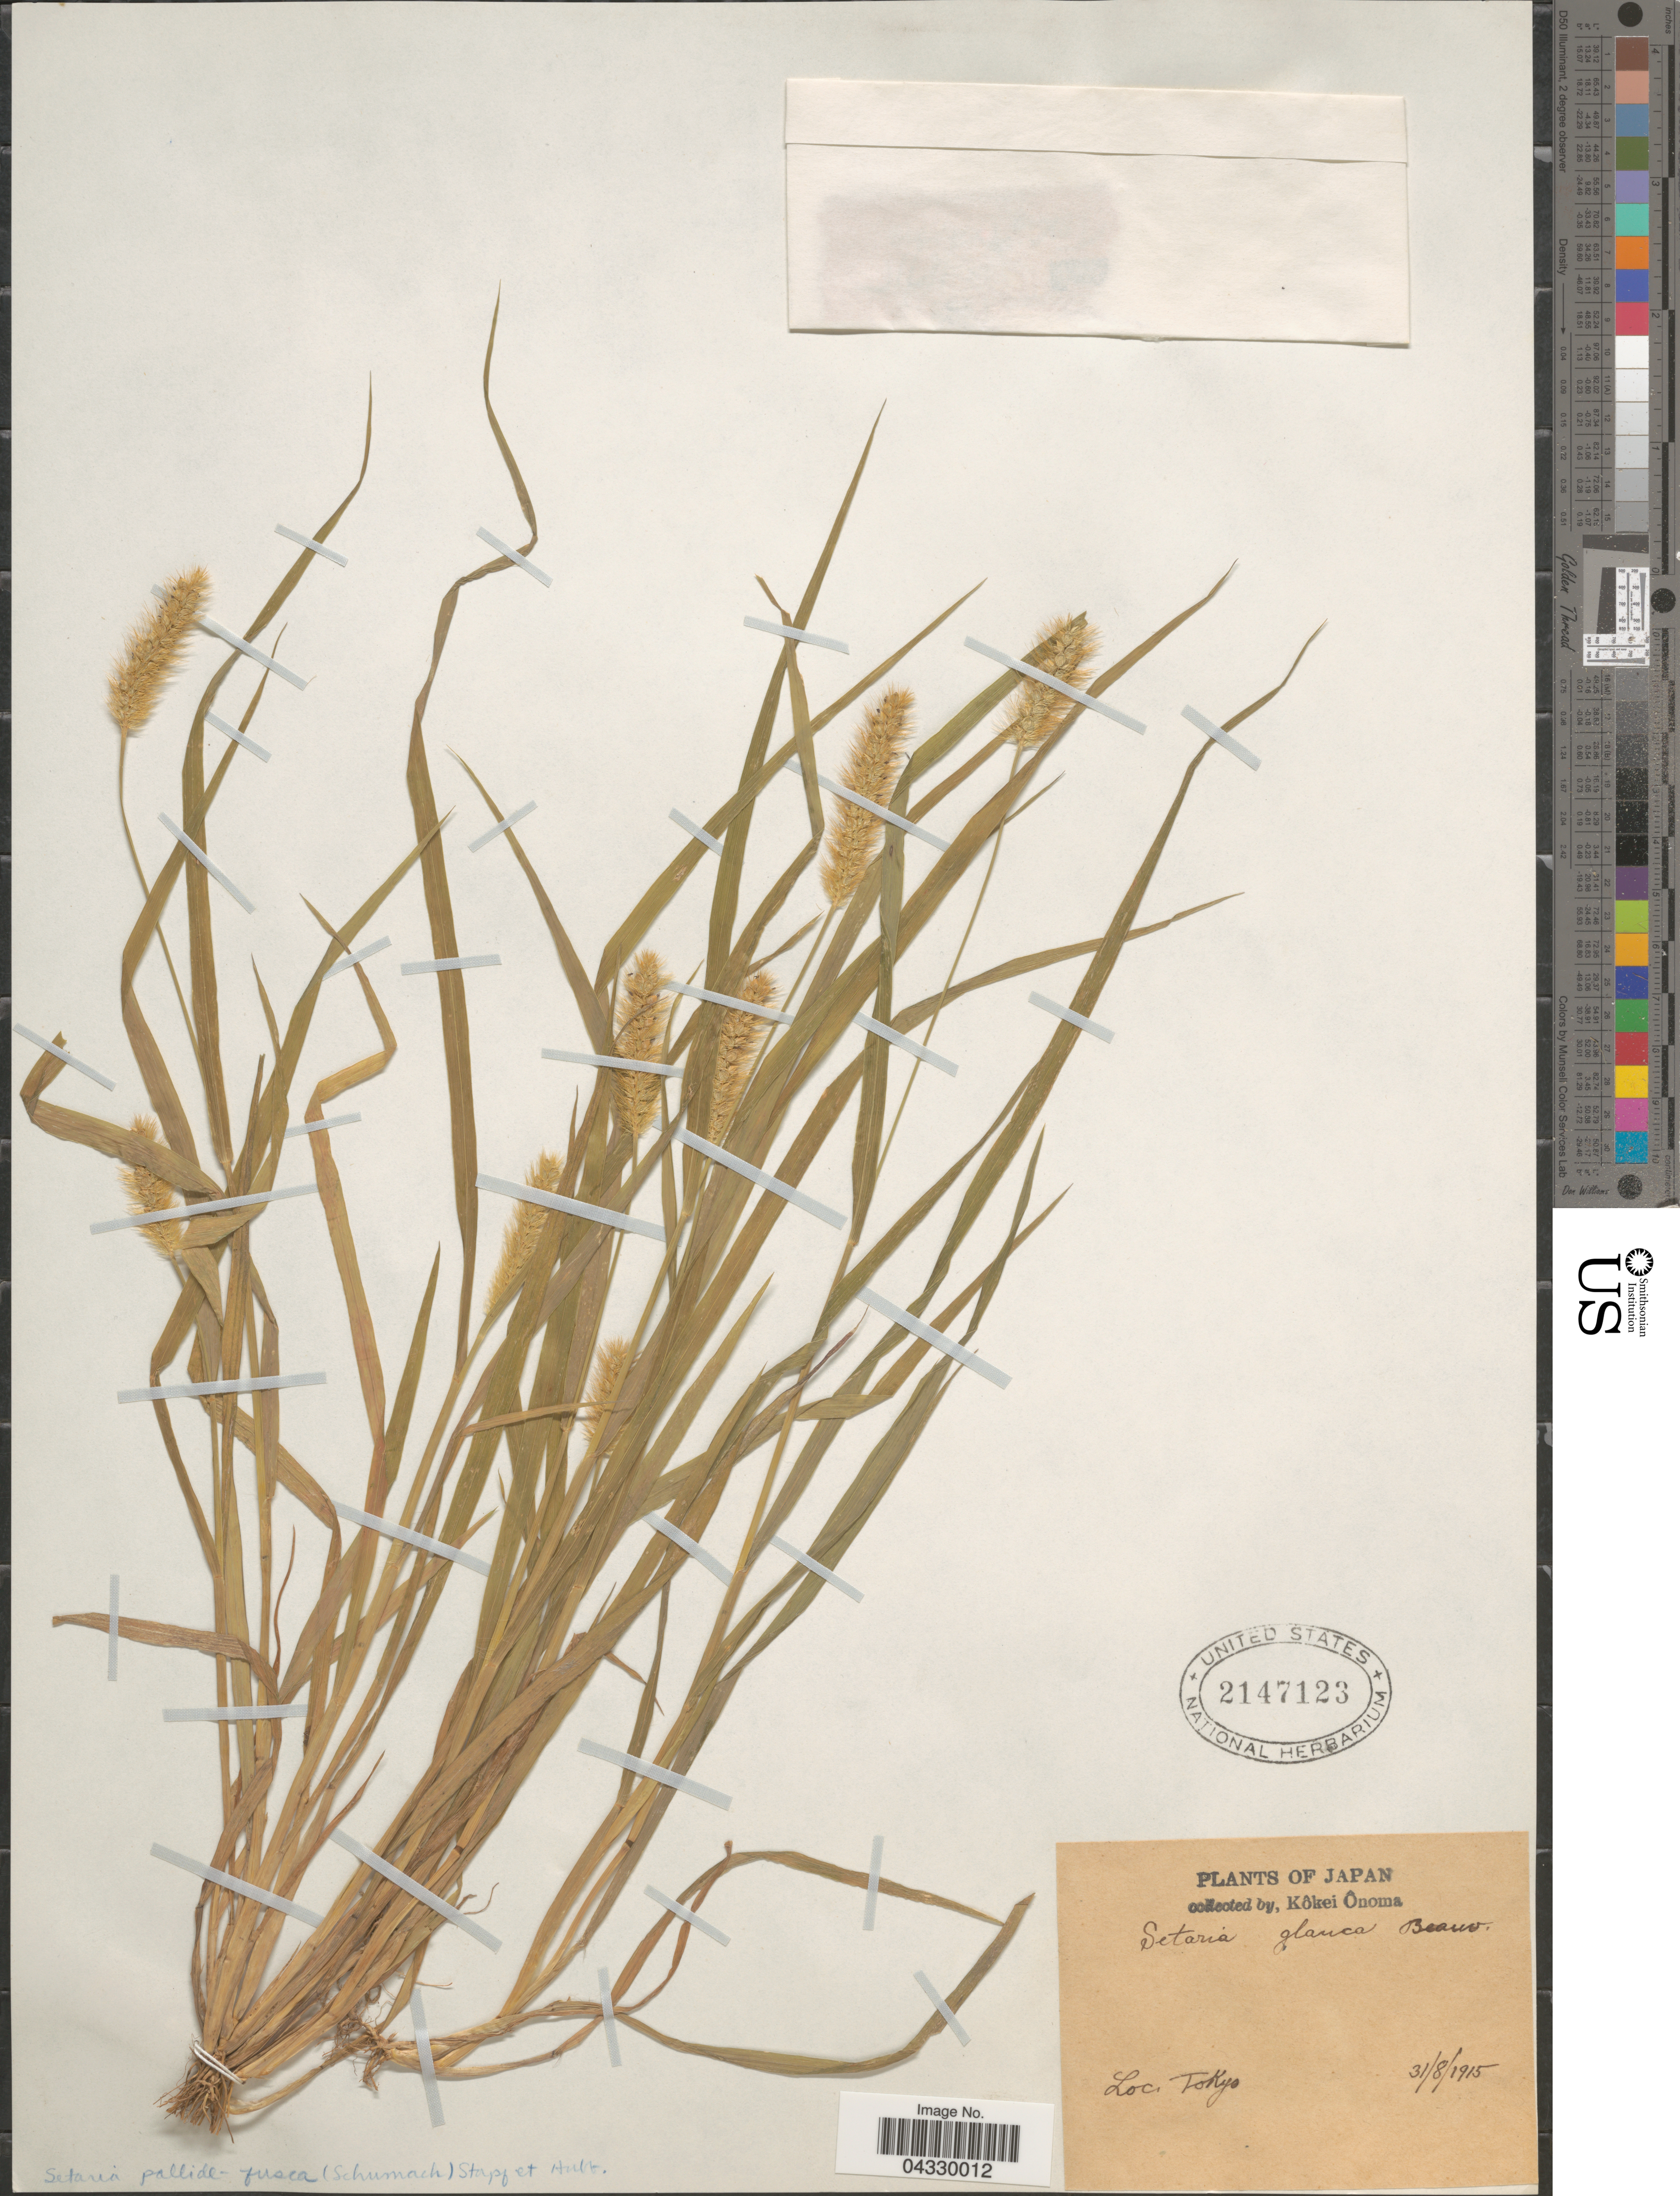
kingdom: Plantae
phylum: Tracheophyta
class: Liliopsida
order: Poales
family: Poaceae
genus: Setaria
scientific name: Setaria pallide-fusca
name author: (Schumach.) Stapf & C.E. Hubb.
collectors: K. Onoma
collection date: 1915-08-31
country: Japan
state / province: Tokyo, Federal City of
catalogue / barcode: US 2147123